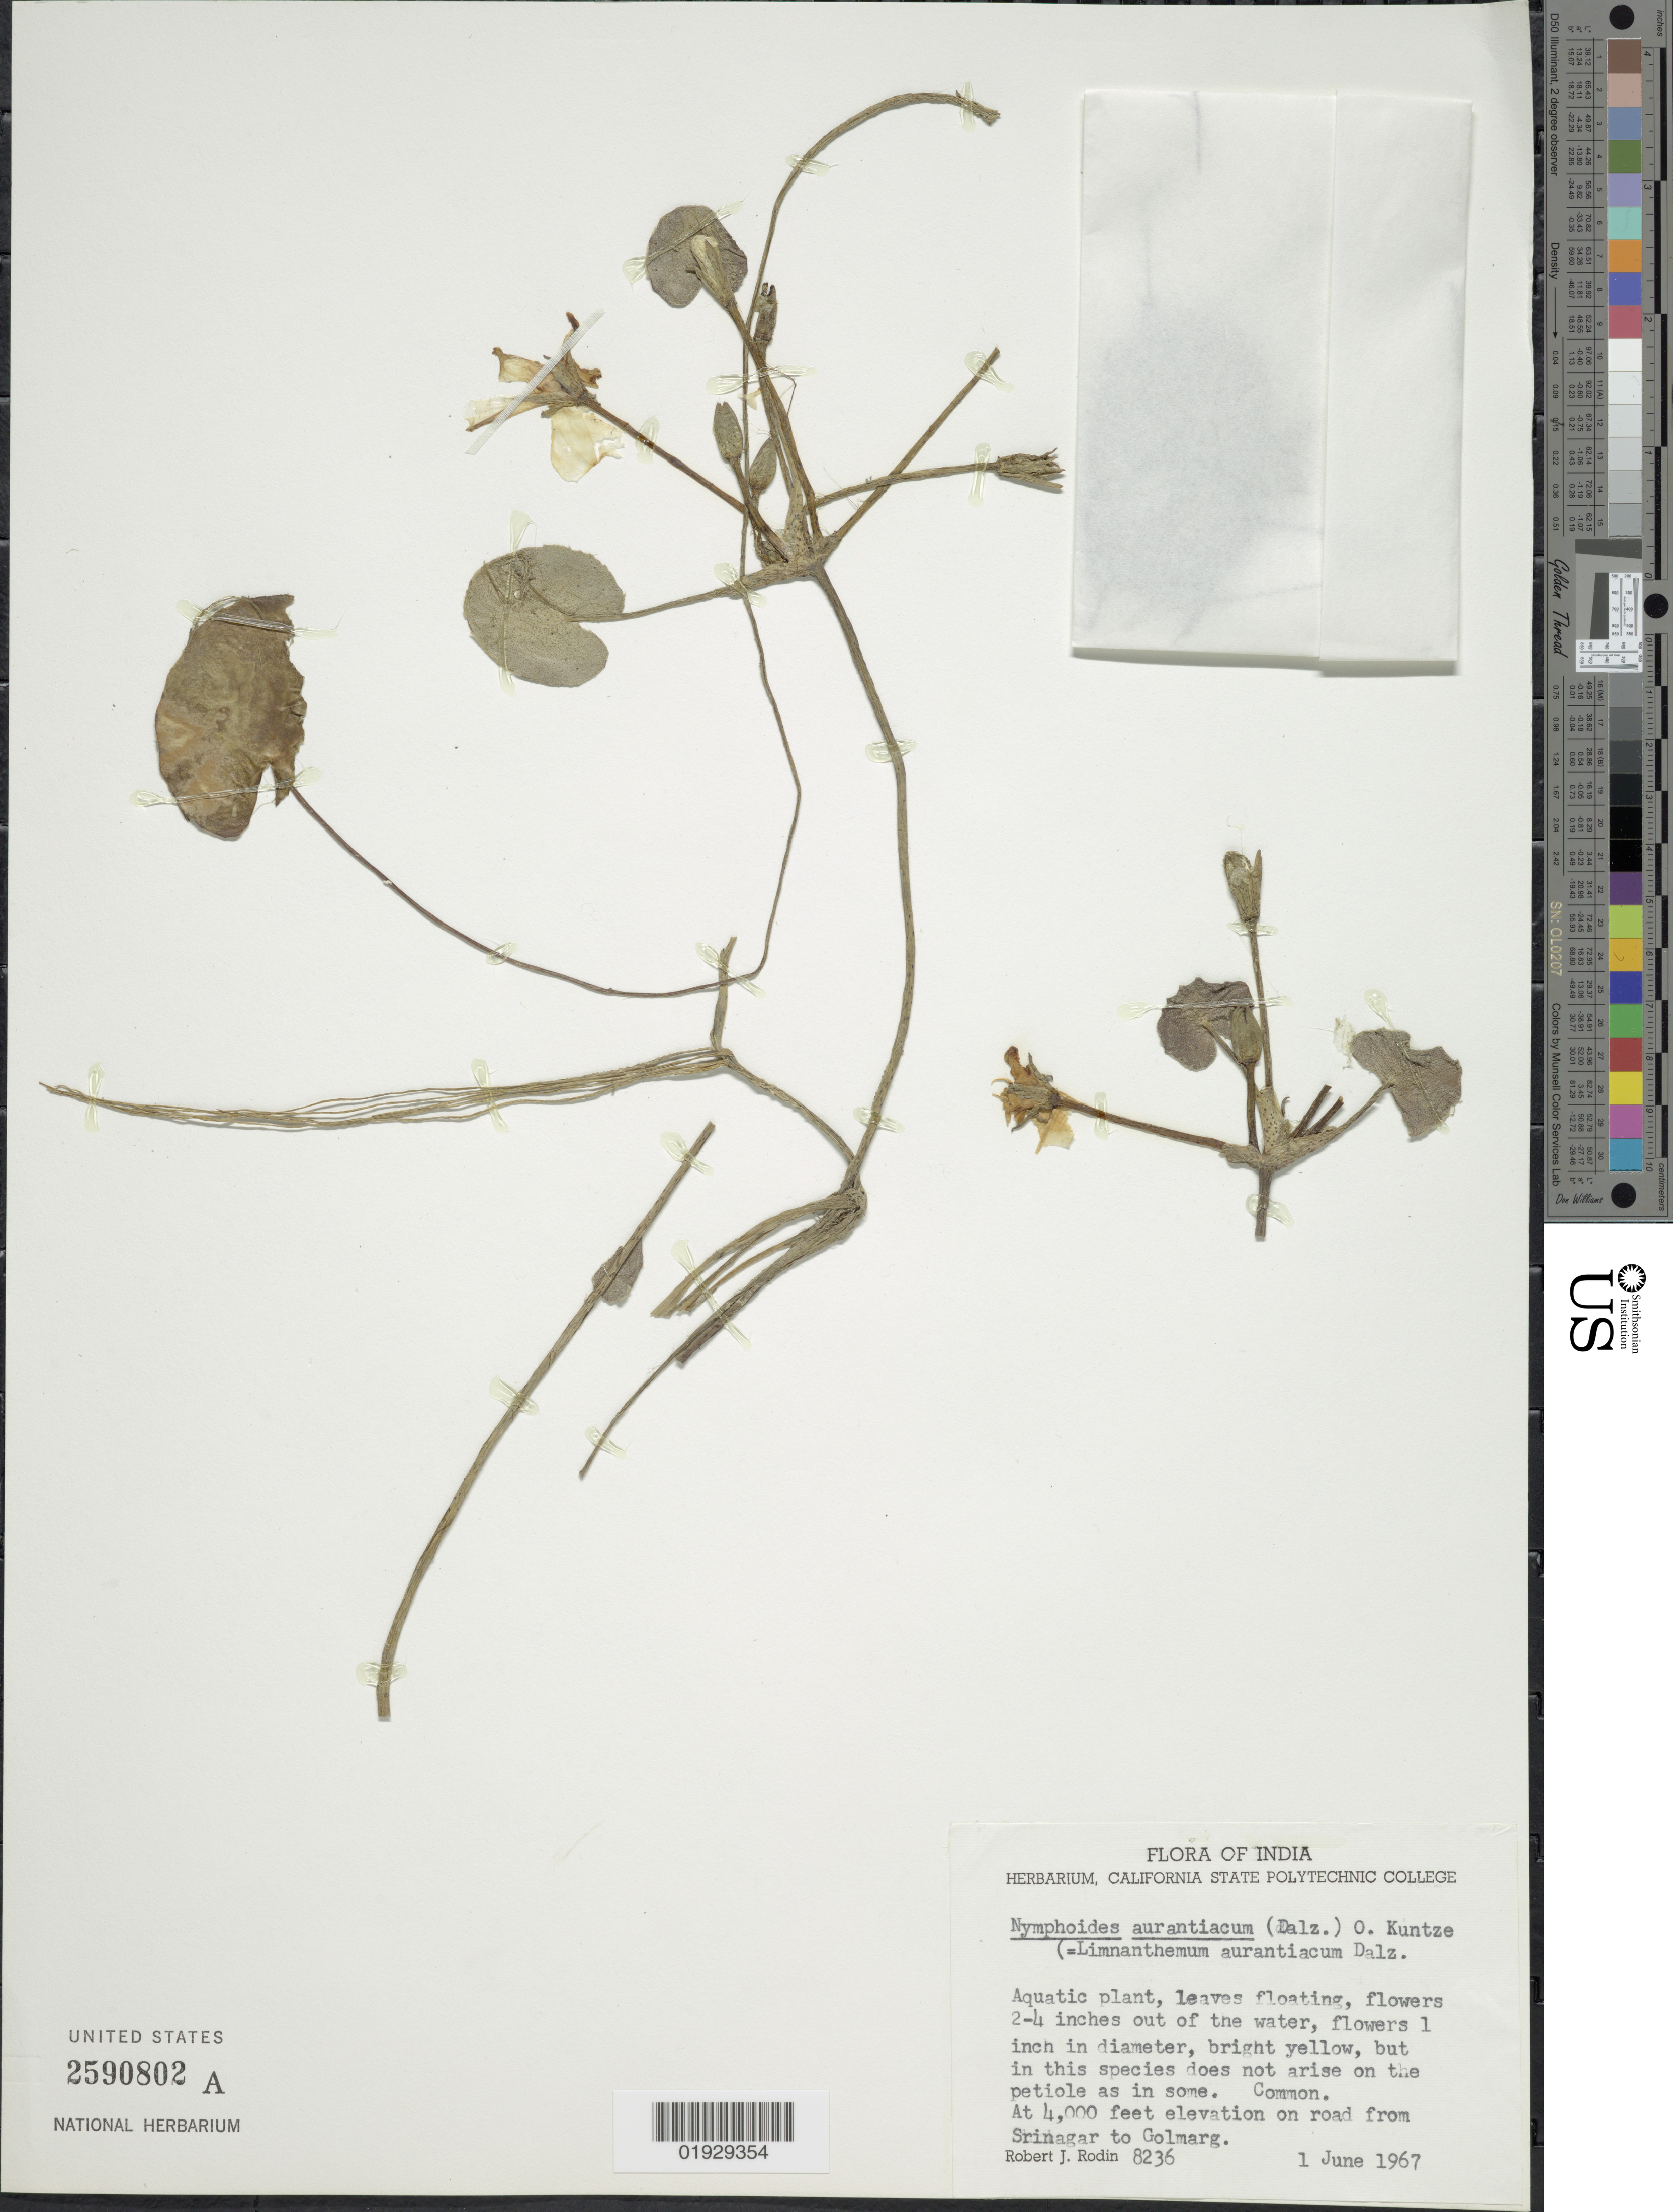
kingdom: Plantae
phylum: Tracheophyta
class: Magnoliopsida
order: Asterales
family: Menyanthaceae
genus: Nymphoides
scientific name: Nymphoides aurantiaca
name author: (Dalzell) Kuntze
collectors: R. J. Rodin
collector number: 8236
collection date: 1967-06-01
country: India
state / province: Jammu and Kashmir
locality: On road from Srinagar to Golmarg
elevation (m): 1219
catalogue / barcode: US 2590802A